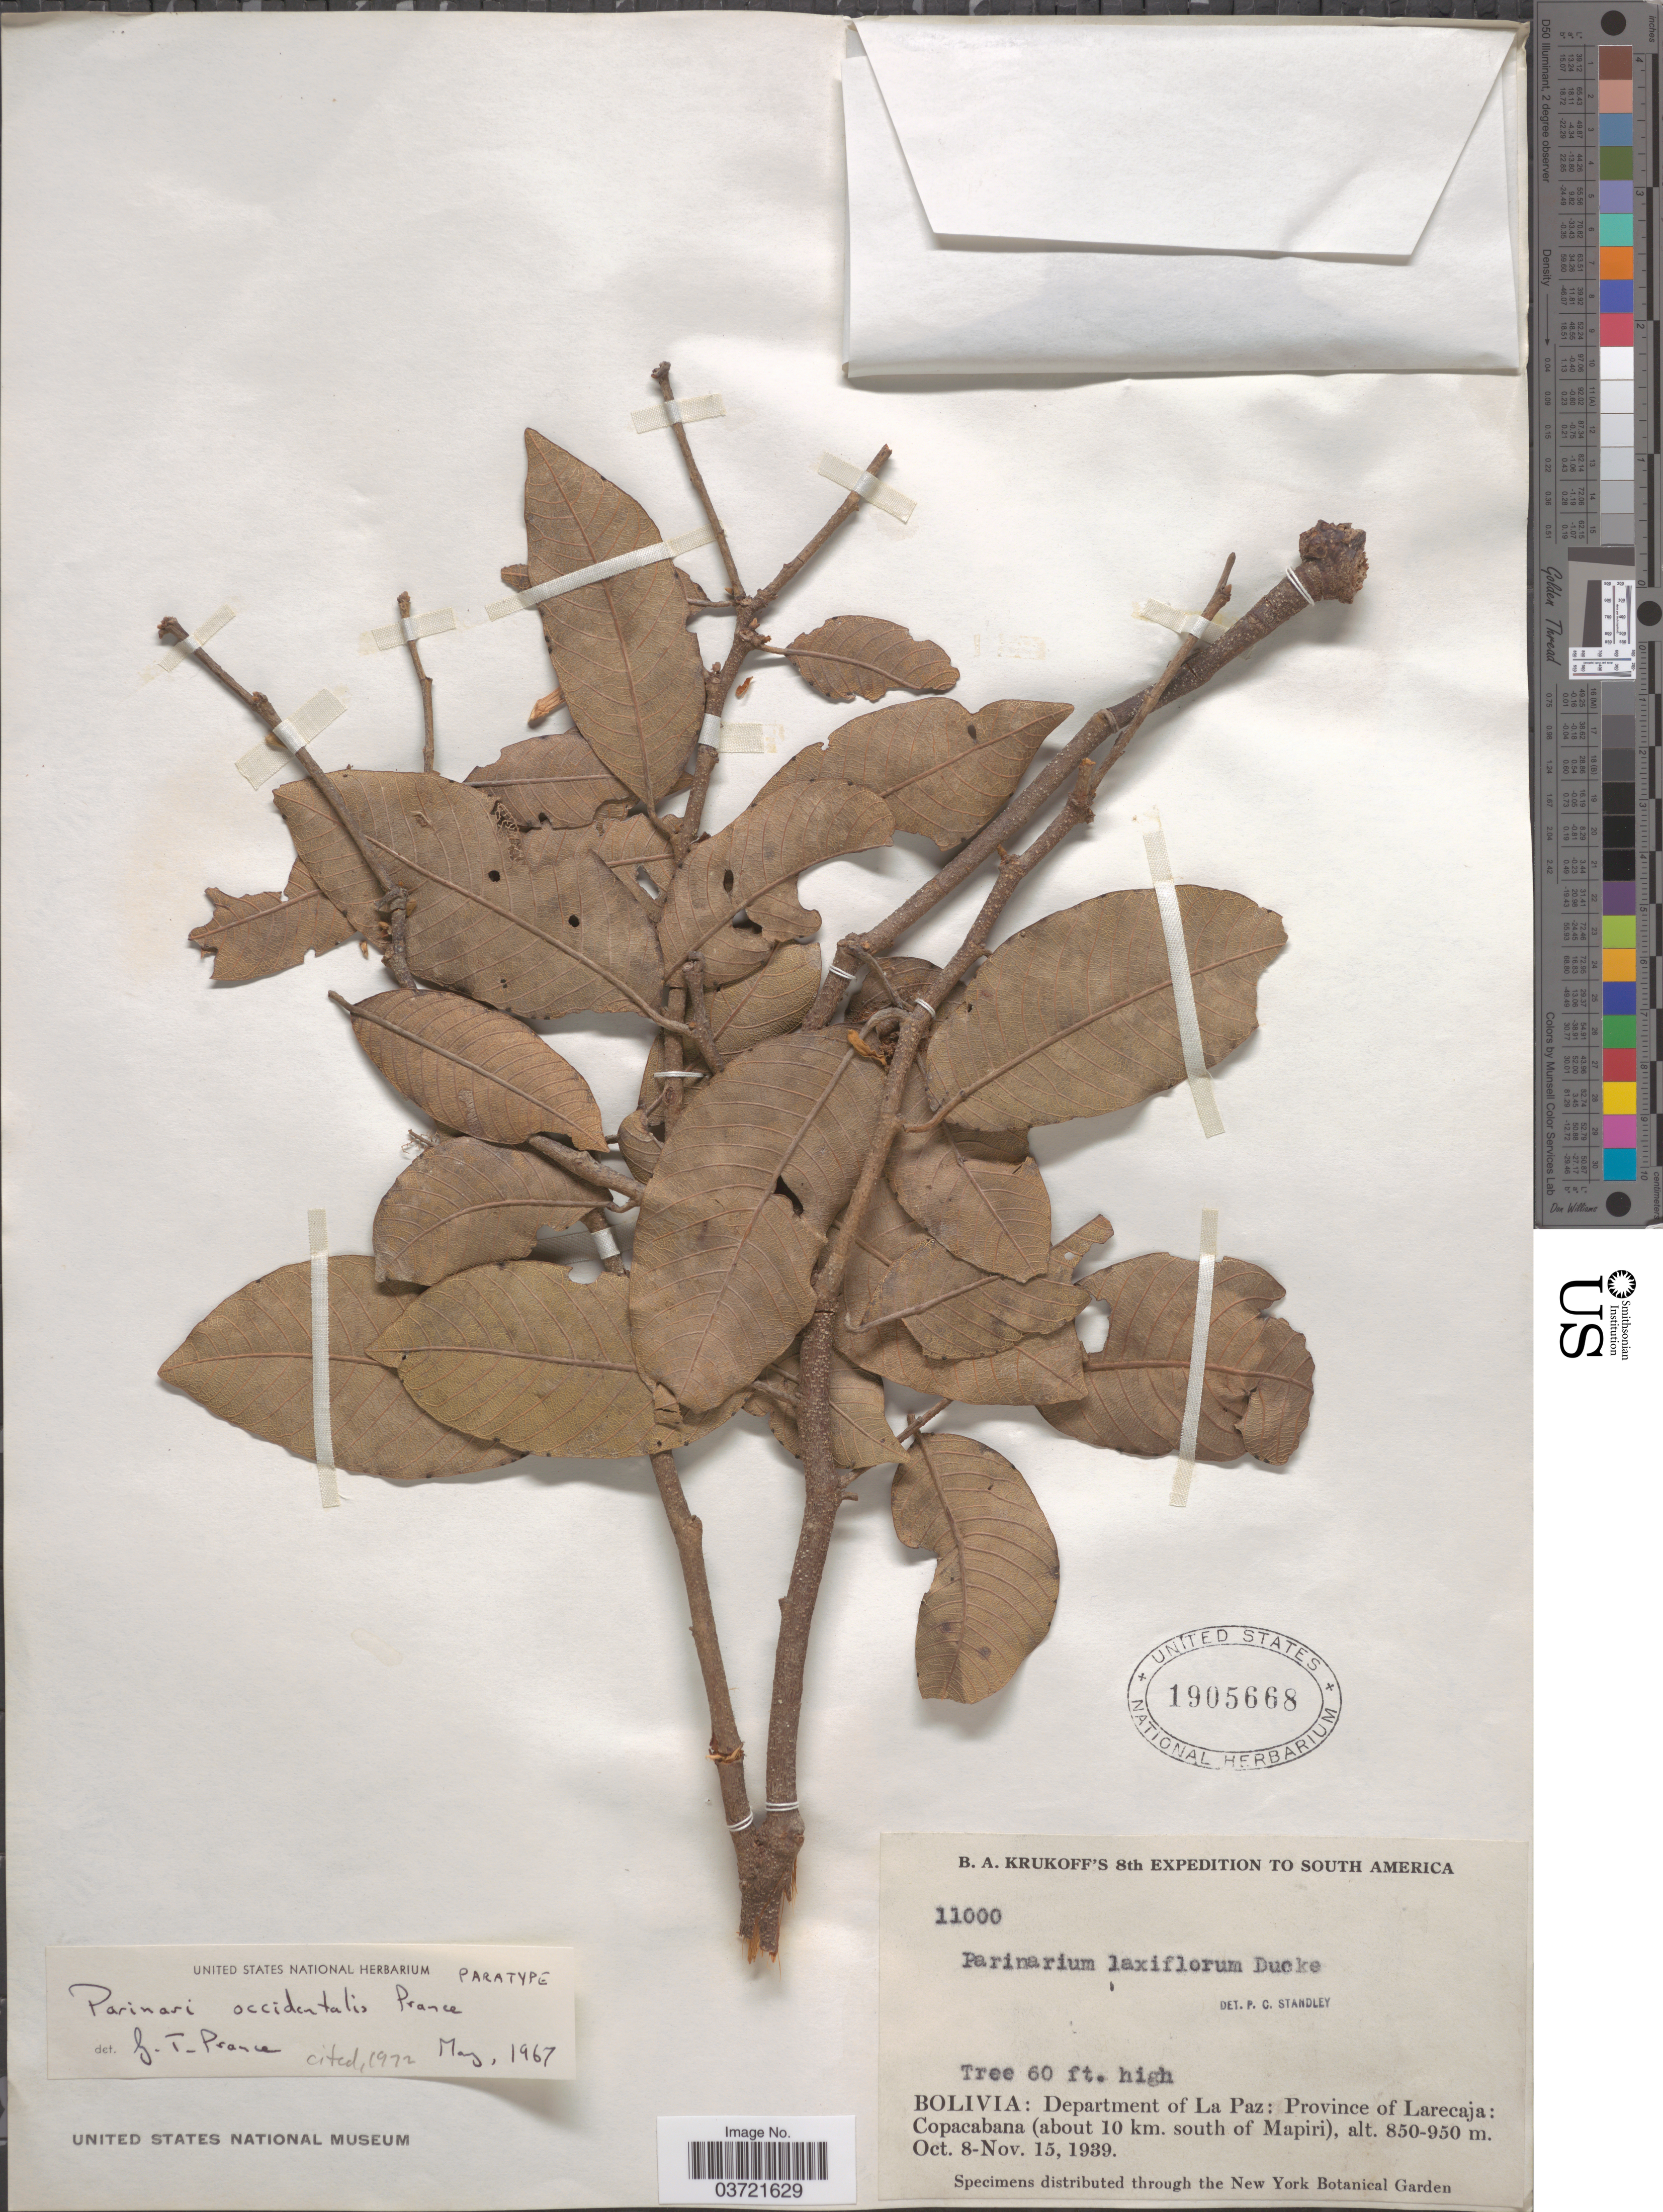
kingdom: Plantae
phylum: Tracheophyta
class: Magnoliopsida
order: Malpighiales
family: Chrysobalanaceae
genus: Parinari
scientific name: Parinari occidentalis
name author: Prance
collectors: B. A. Krukoff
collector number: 11000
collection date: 1939-10-08/1939-11-15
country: Bolivia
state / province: La Paz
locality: Department of La Paz: Province of Larecaja: Copacabana (about 10 km. south of Mapiri).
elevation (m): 850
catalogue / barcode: US 1905668